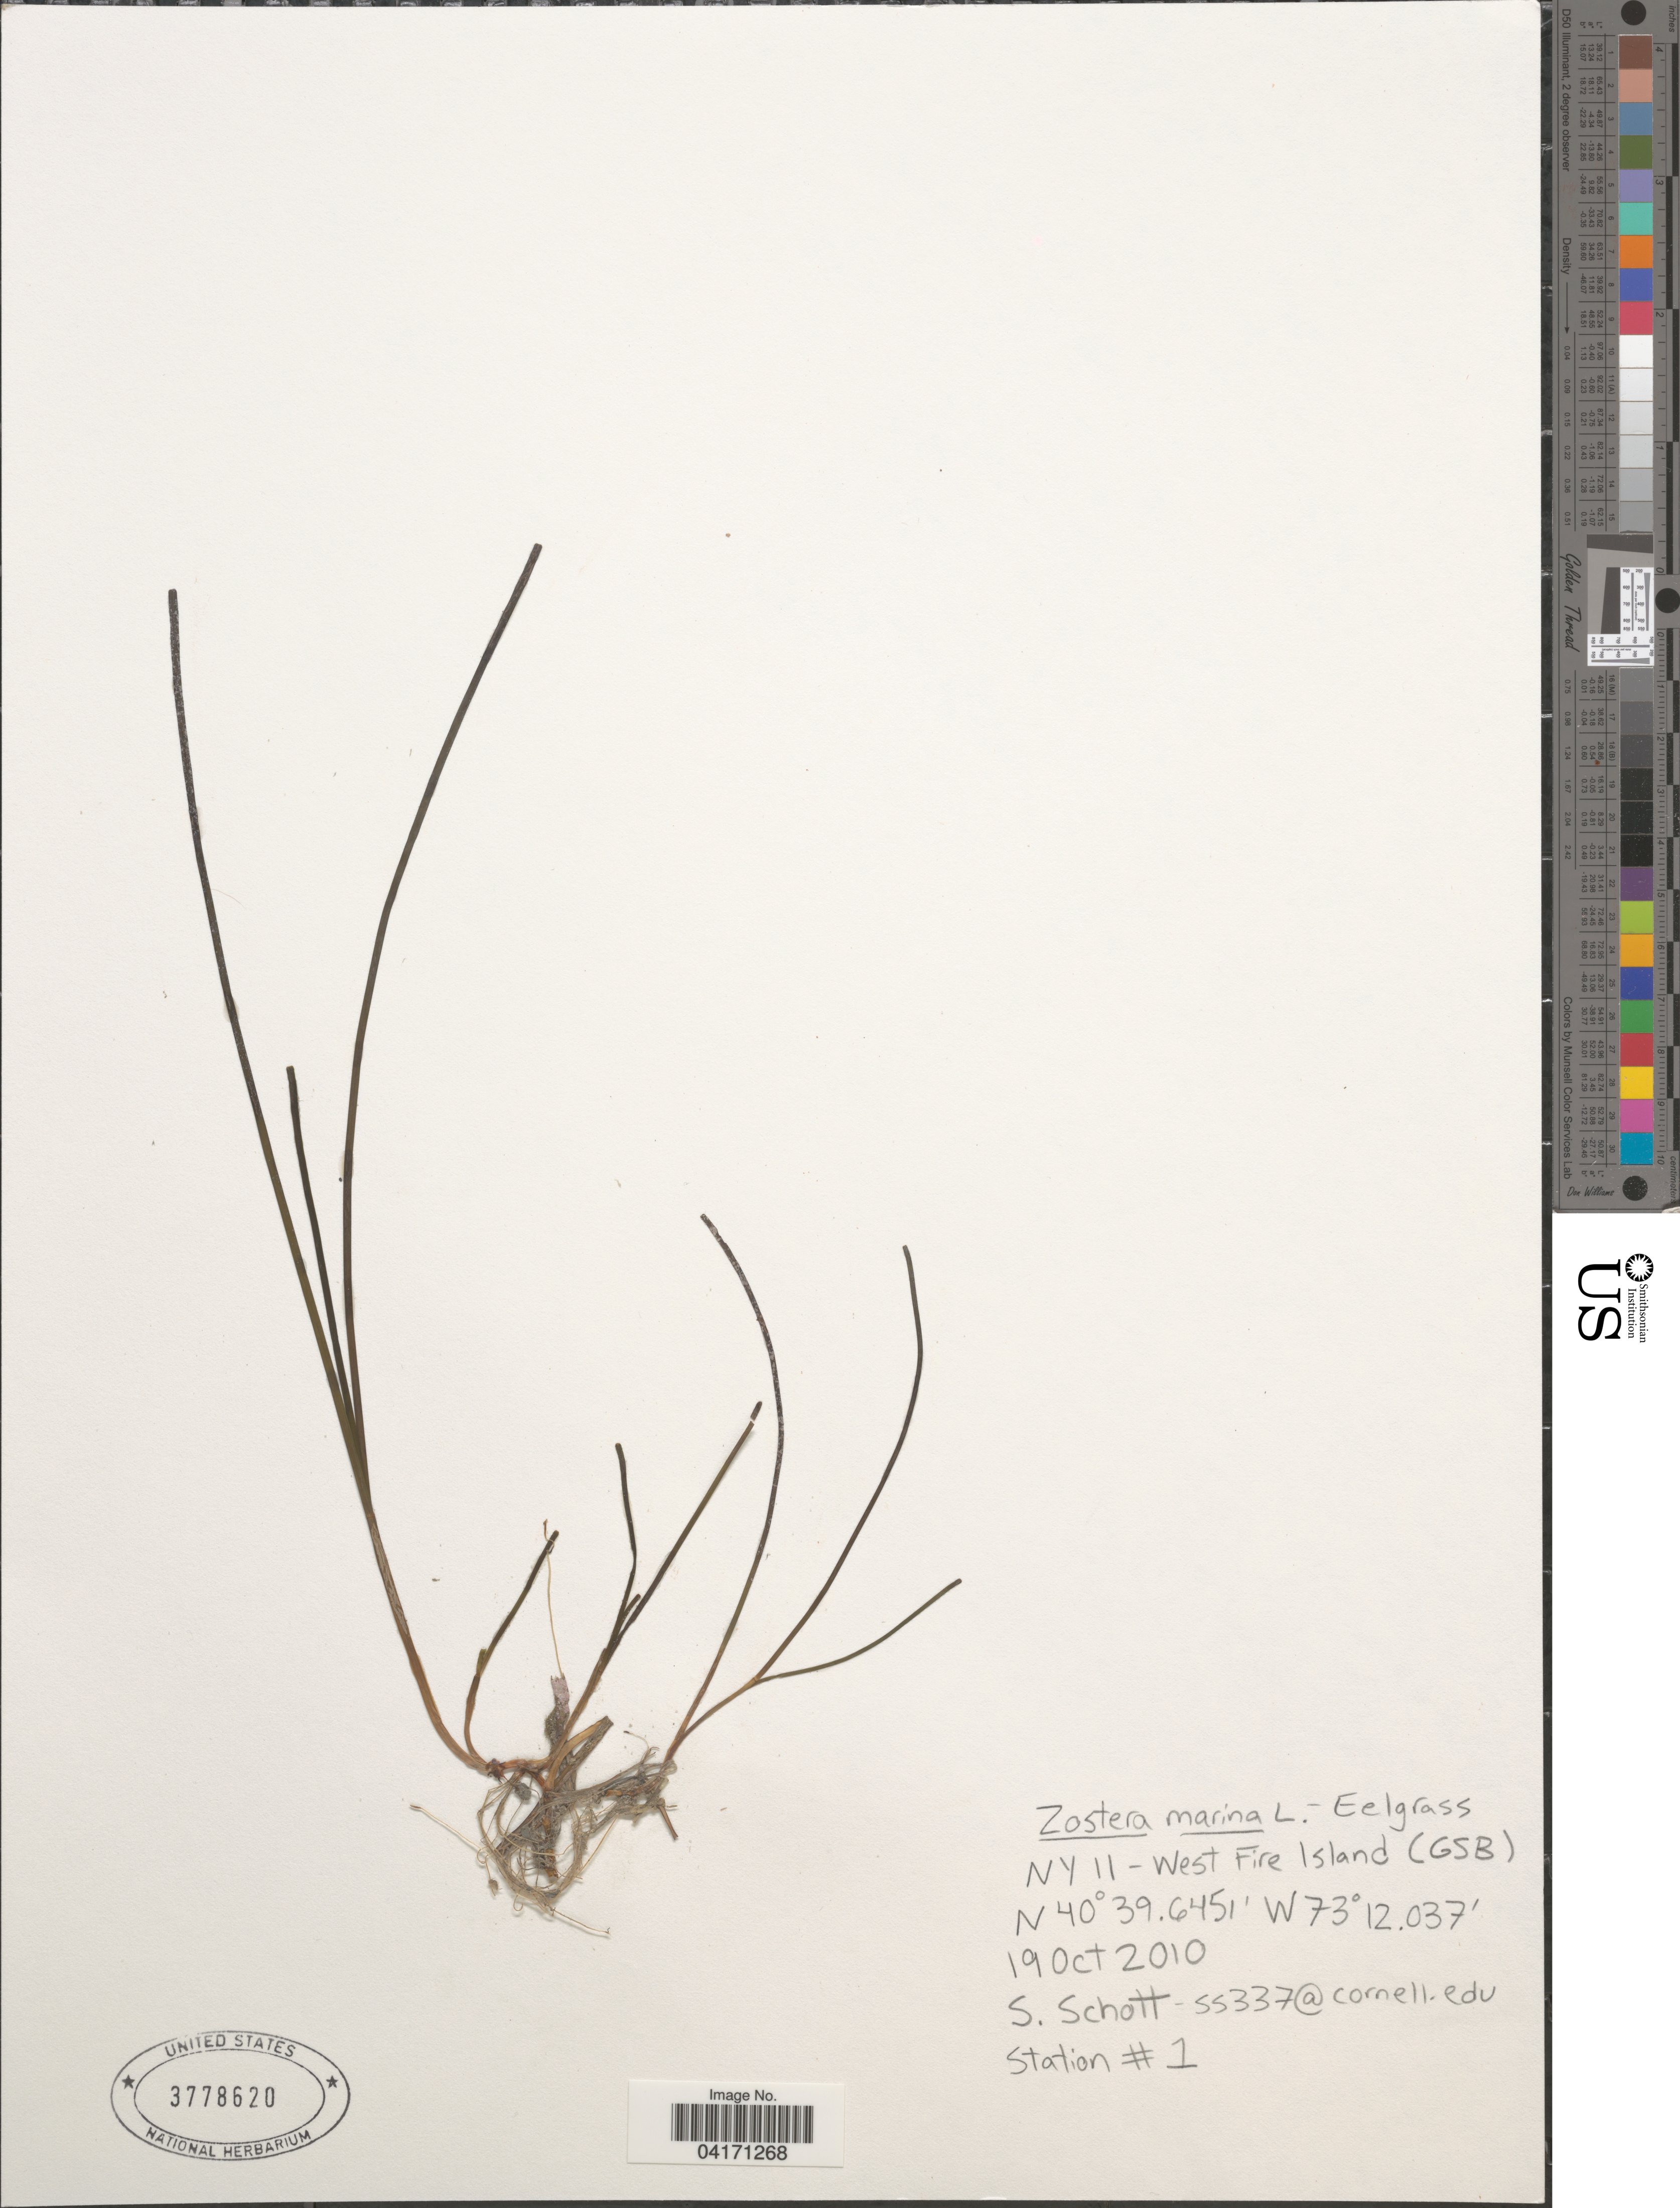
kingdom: Plantae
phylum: Tracheophyta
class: Liliopsida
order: Alismatales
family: Zosteraceae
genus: Zostera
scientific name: Zostera marina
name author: L.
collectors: S. Schott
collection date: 2010-10-19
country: United States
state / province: New York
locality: NY 11 - West Fire Island (GSB). Station #1.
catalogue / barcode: US 3778620